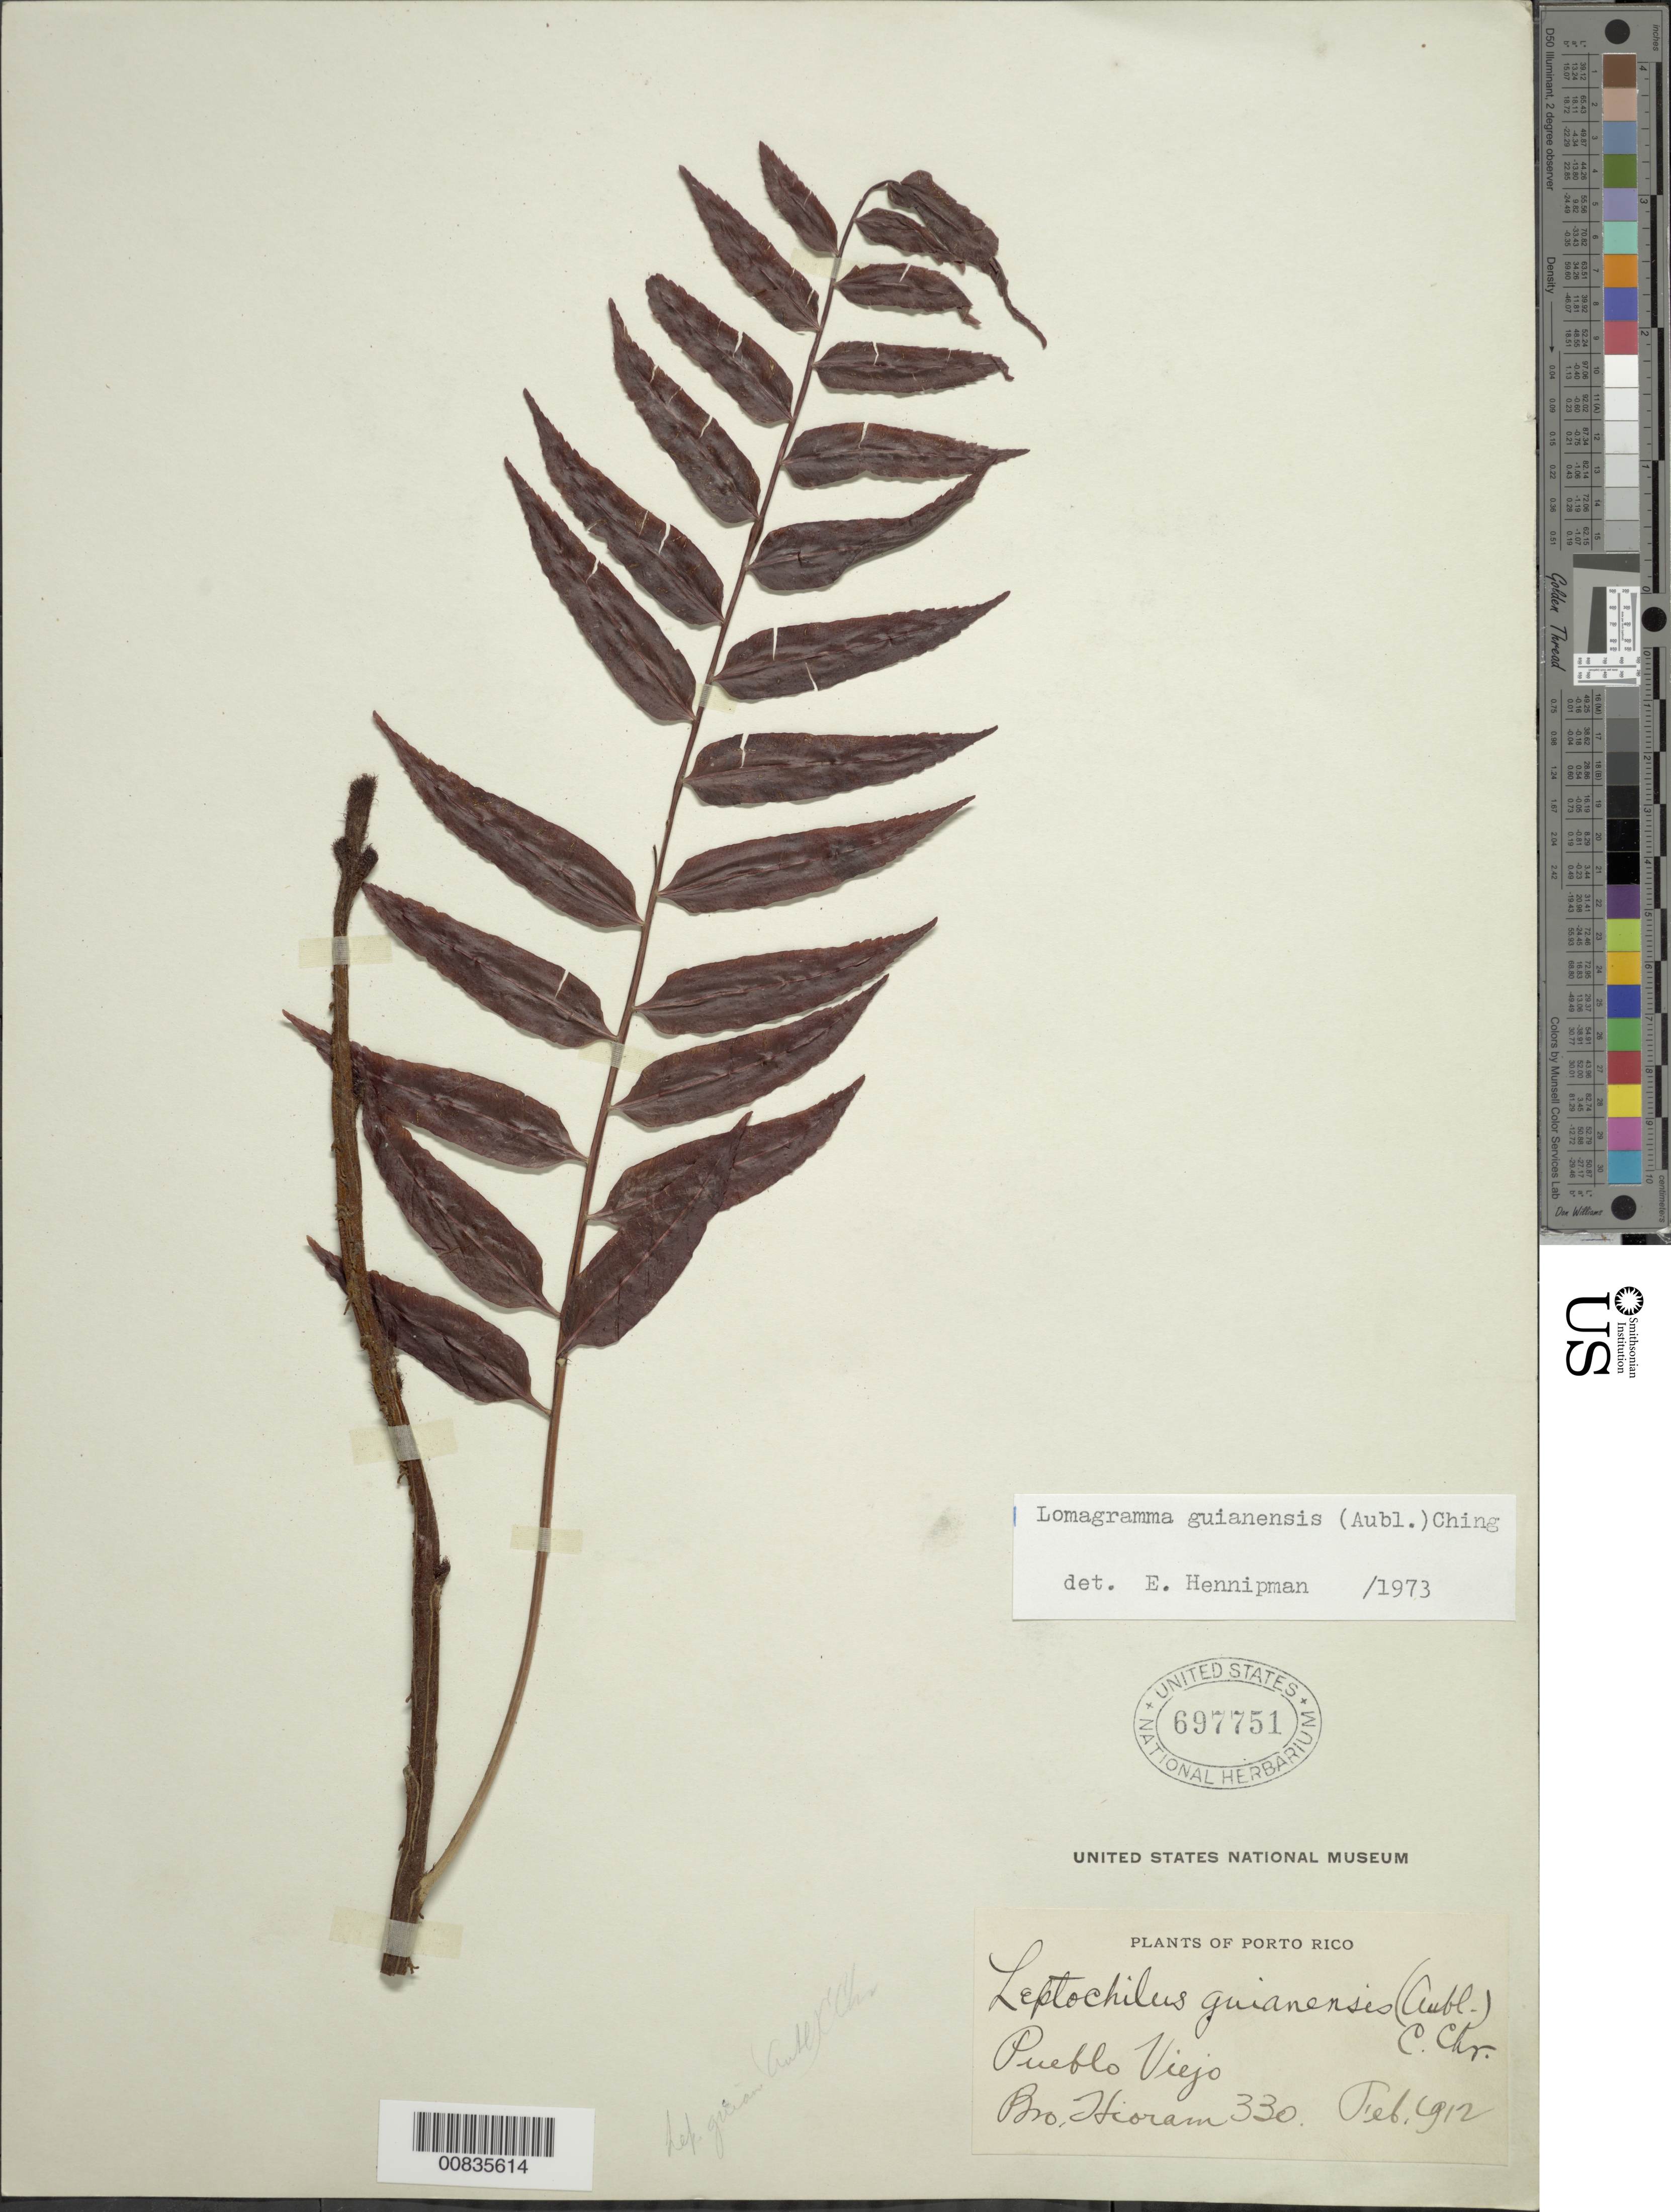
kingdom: Plantae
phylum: Tracheophyta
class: Polypodiopsida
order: Polypodiales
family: Dryopteridaceae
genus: Mickelia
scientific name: Mickelia guianensis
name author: (Aubl.) R.C. Moran et al.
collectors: Bro. Hioram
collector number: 330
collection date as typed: Feb 1912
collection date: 1912-02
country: Puerto Rico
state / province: Guaynabo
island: Puerto Rico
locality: Pueblo Viejo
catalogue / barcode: US 697751